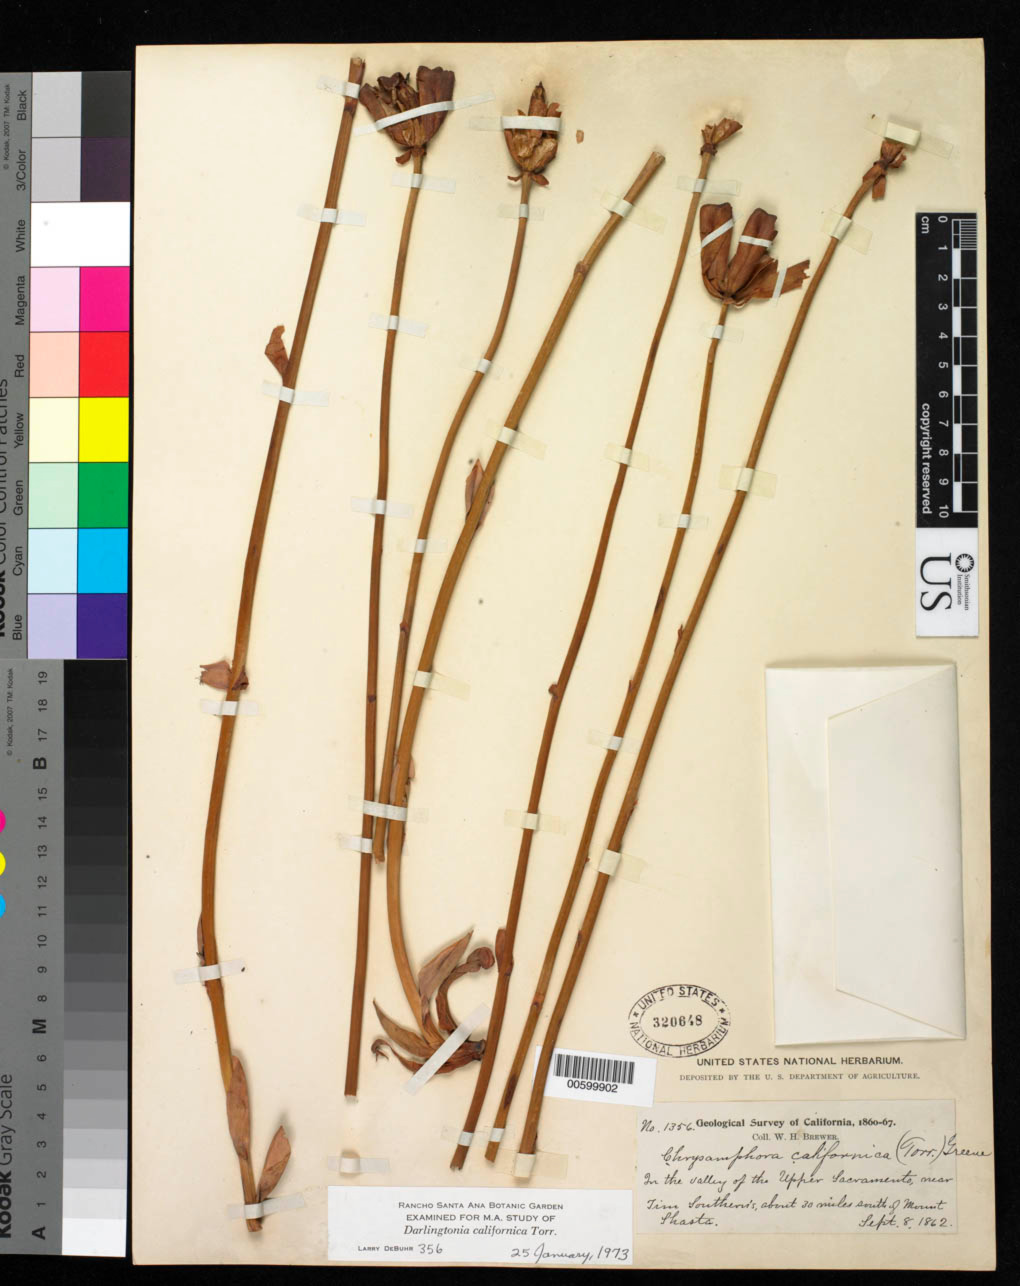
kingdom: Plantae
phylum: Tracheophyta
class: Magnoliopsida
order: Ericales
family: Sarraceniaceae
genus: Darlingtonia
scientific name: Darlingtonia californica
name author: Torr.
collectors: W. H. Brewer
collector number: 1356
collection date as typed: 08 Sep 1862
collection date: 1862-09-08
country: United States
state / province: California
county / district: Sacramento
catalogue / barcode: US 320648